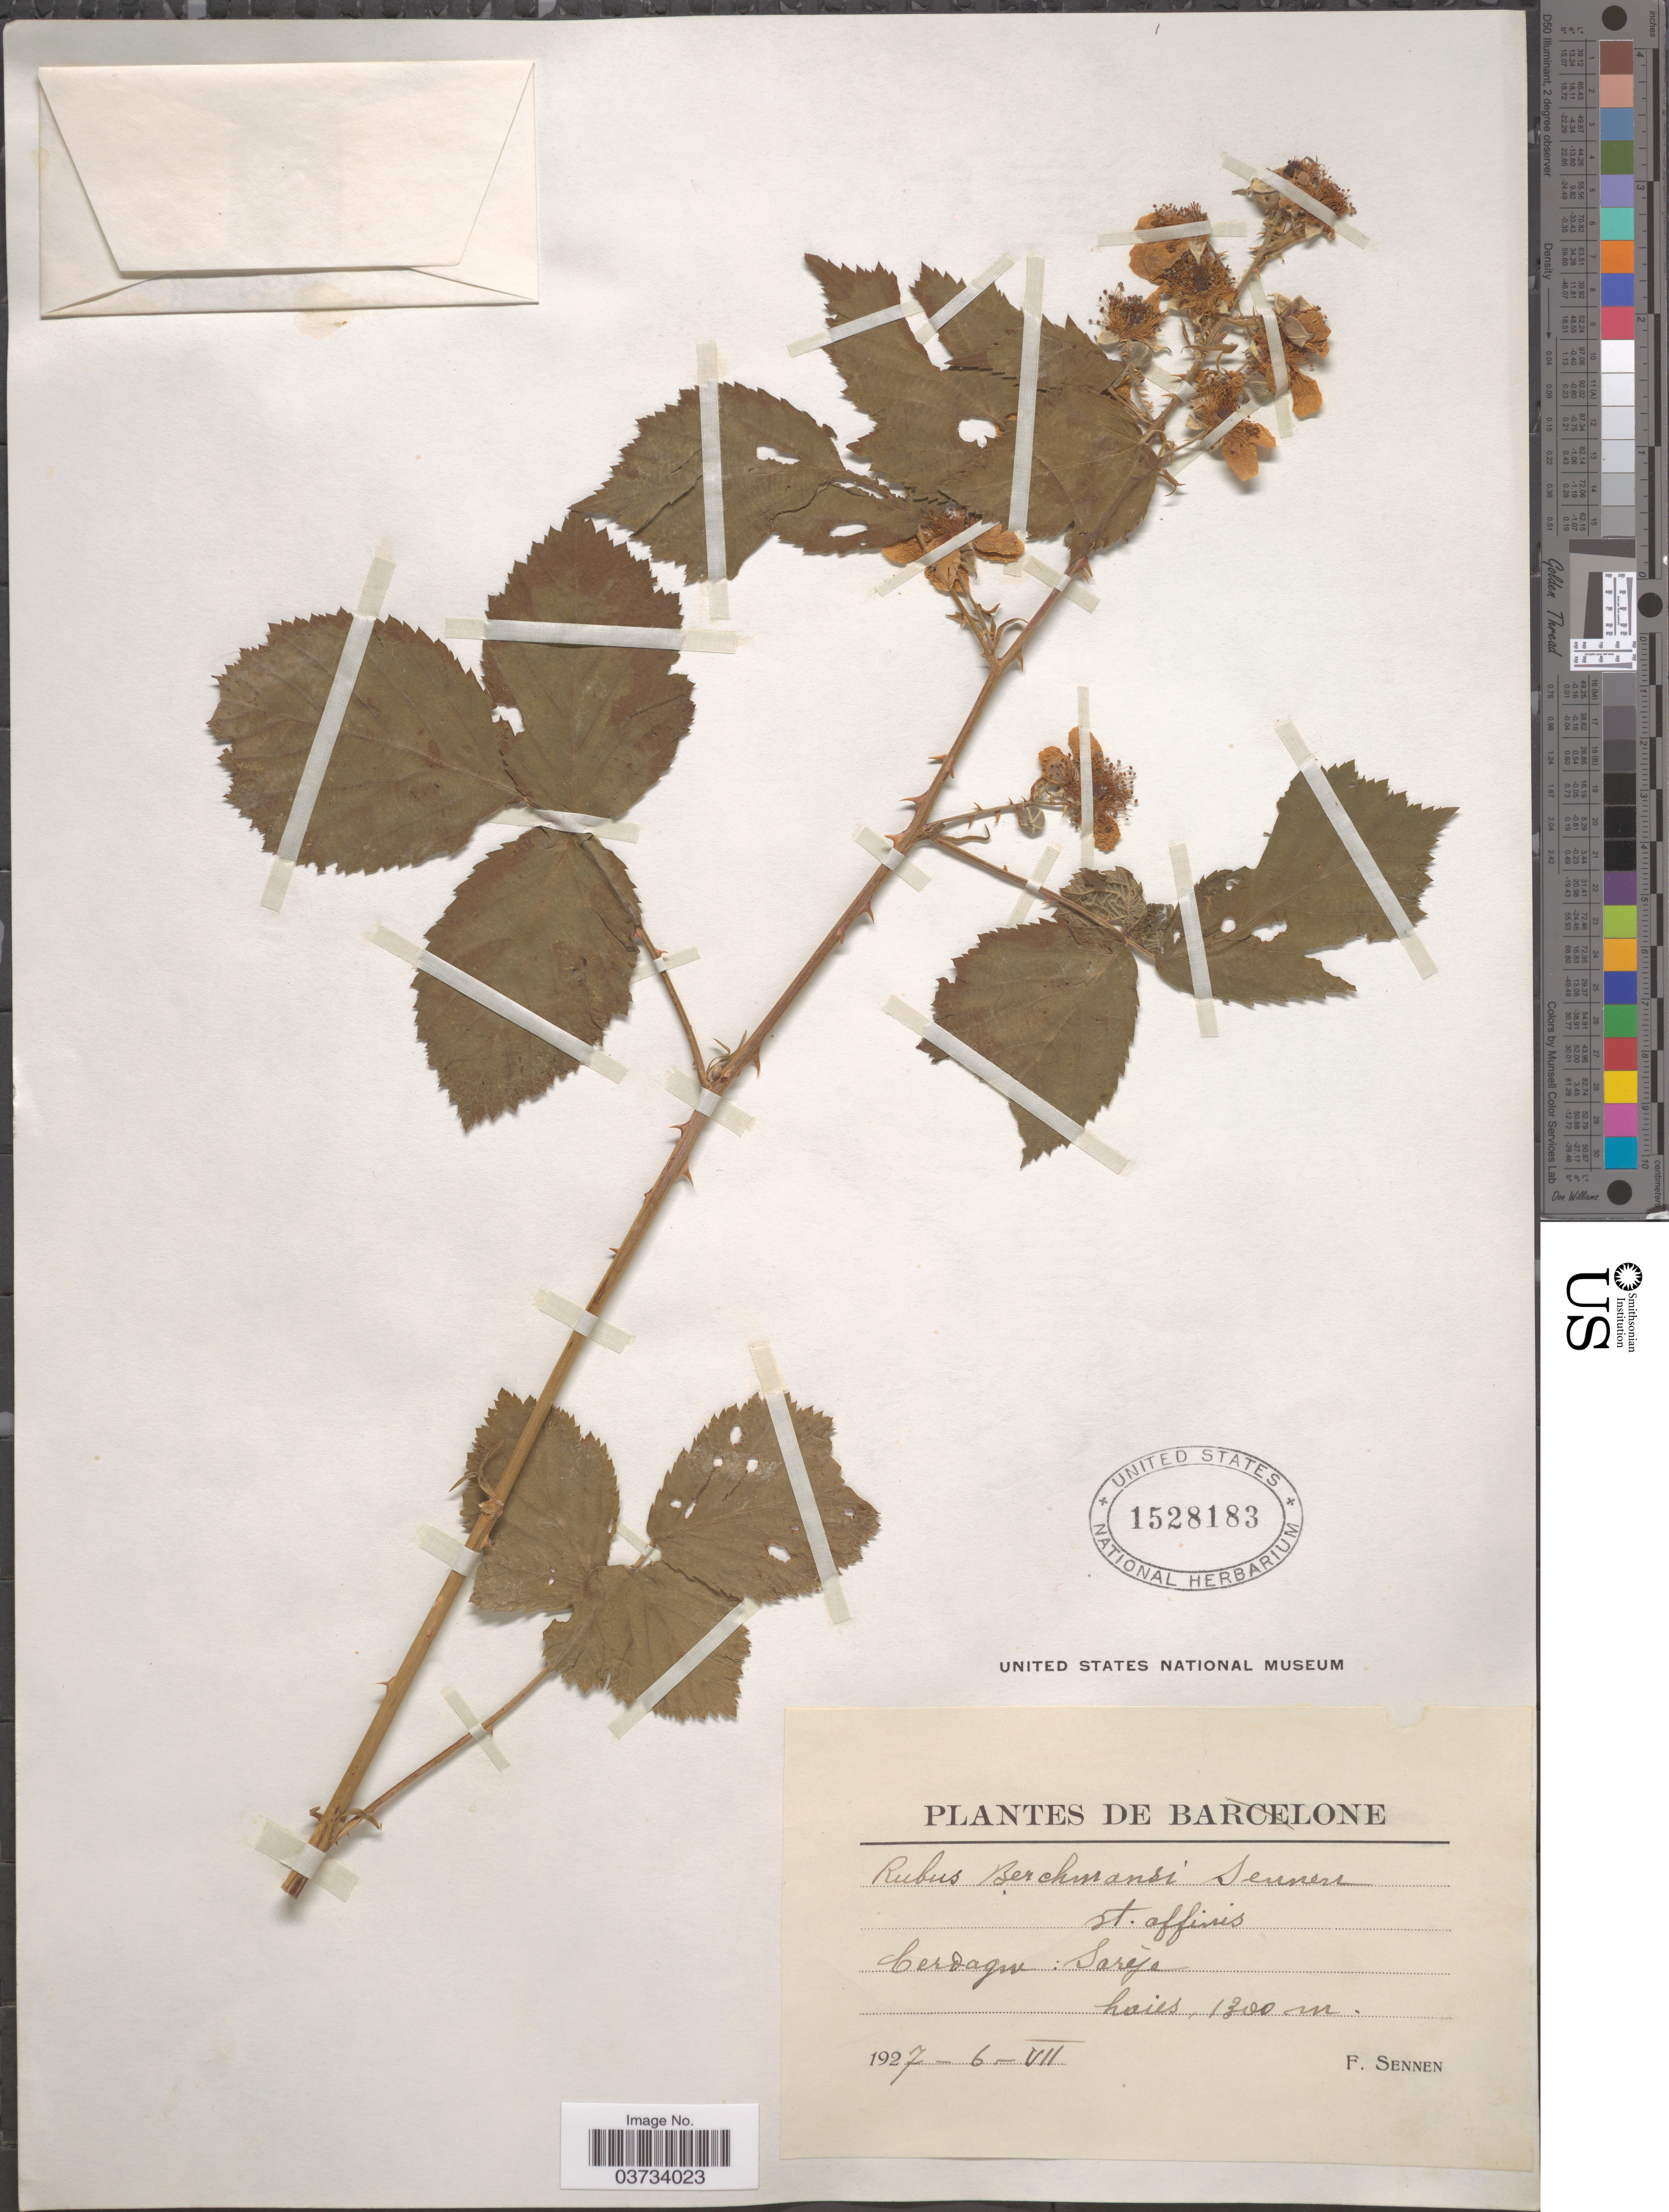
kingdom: Plantae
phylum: Tracheophyta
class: Magnoliopsida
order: Rosales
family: Rosaceae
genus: Rubus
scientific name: Rubus berchmansi Sennen ined.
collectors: E. Sennen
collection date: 1927-07-06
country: Spain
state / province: Islas Baleares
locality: Cerdagne: Sareje.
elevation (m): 1300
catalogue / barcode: US 1528183